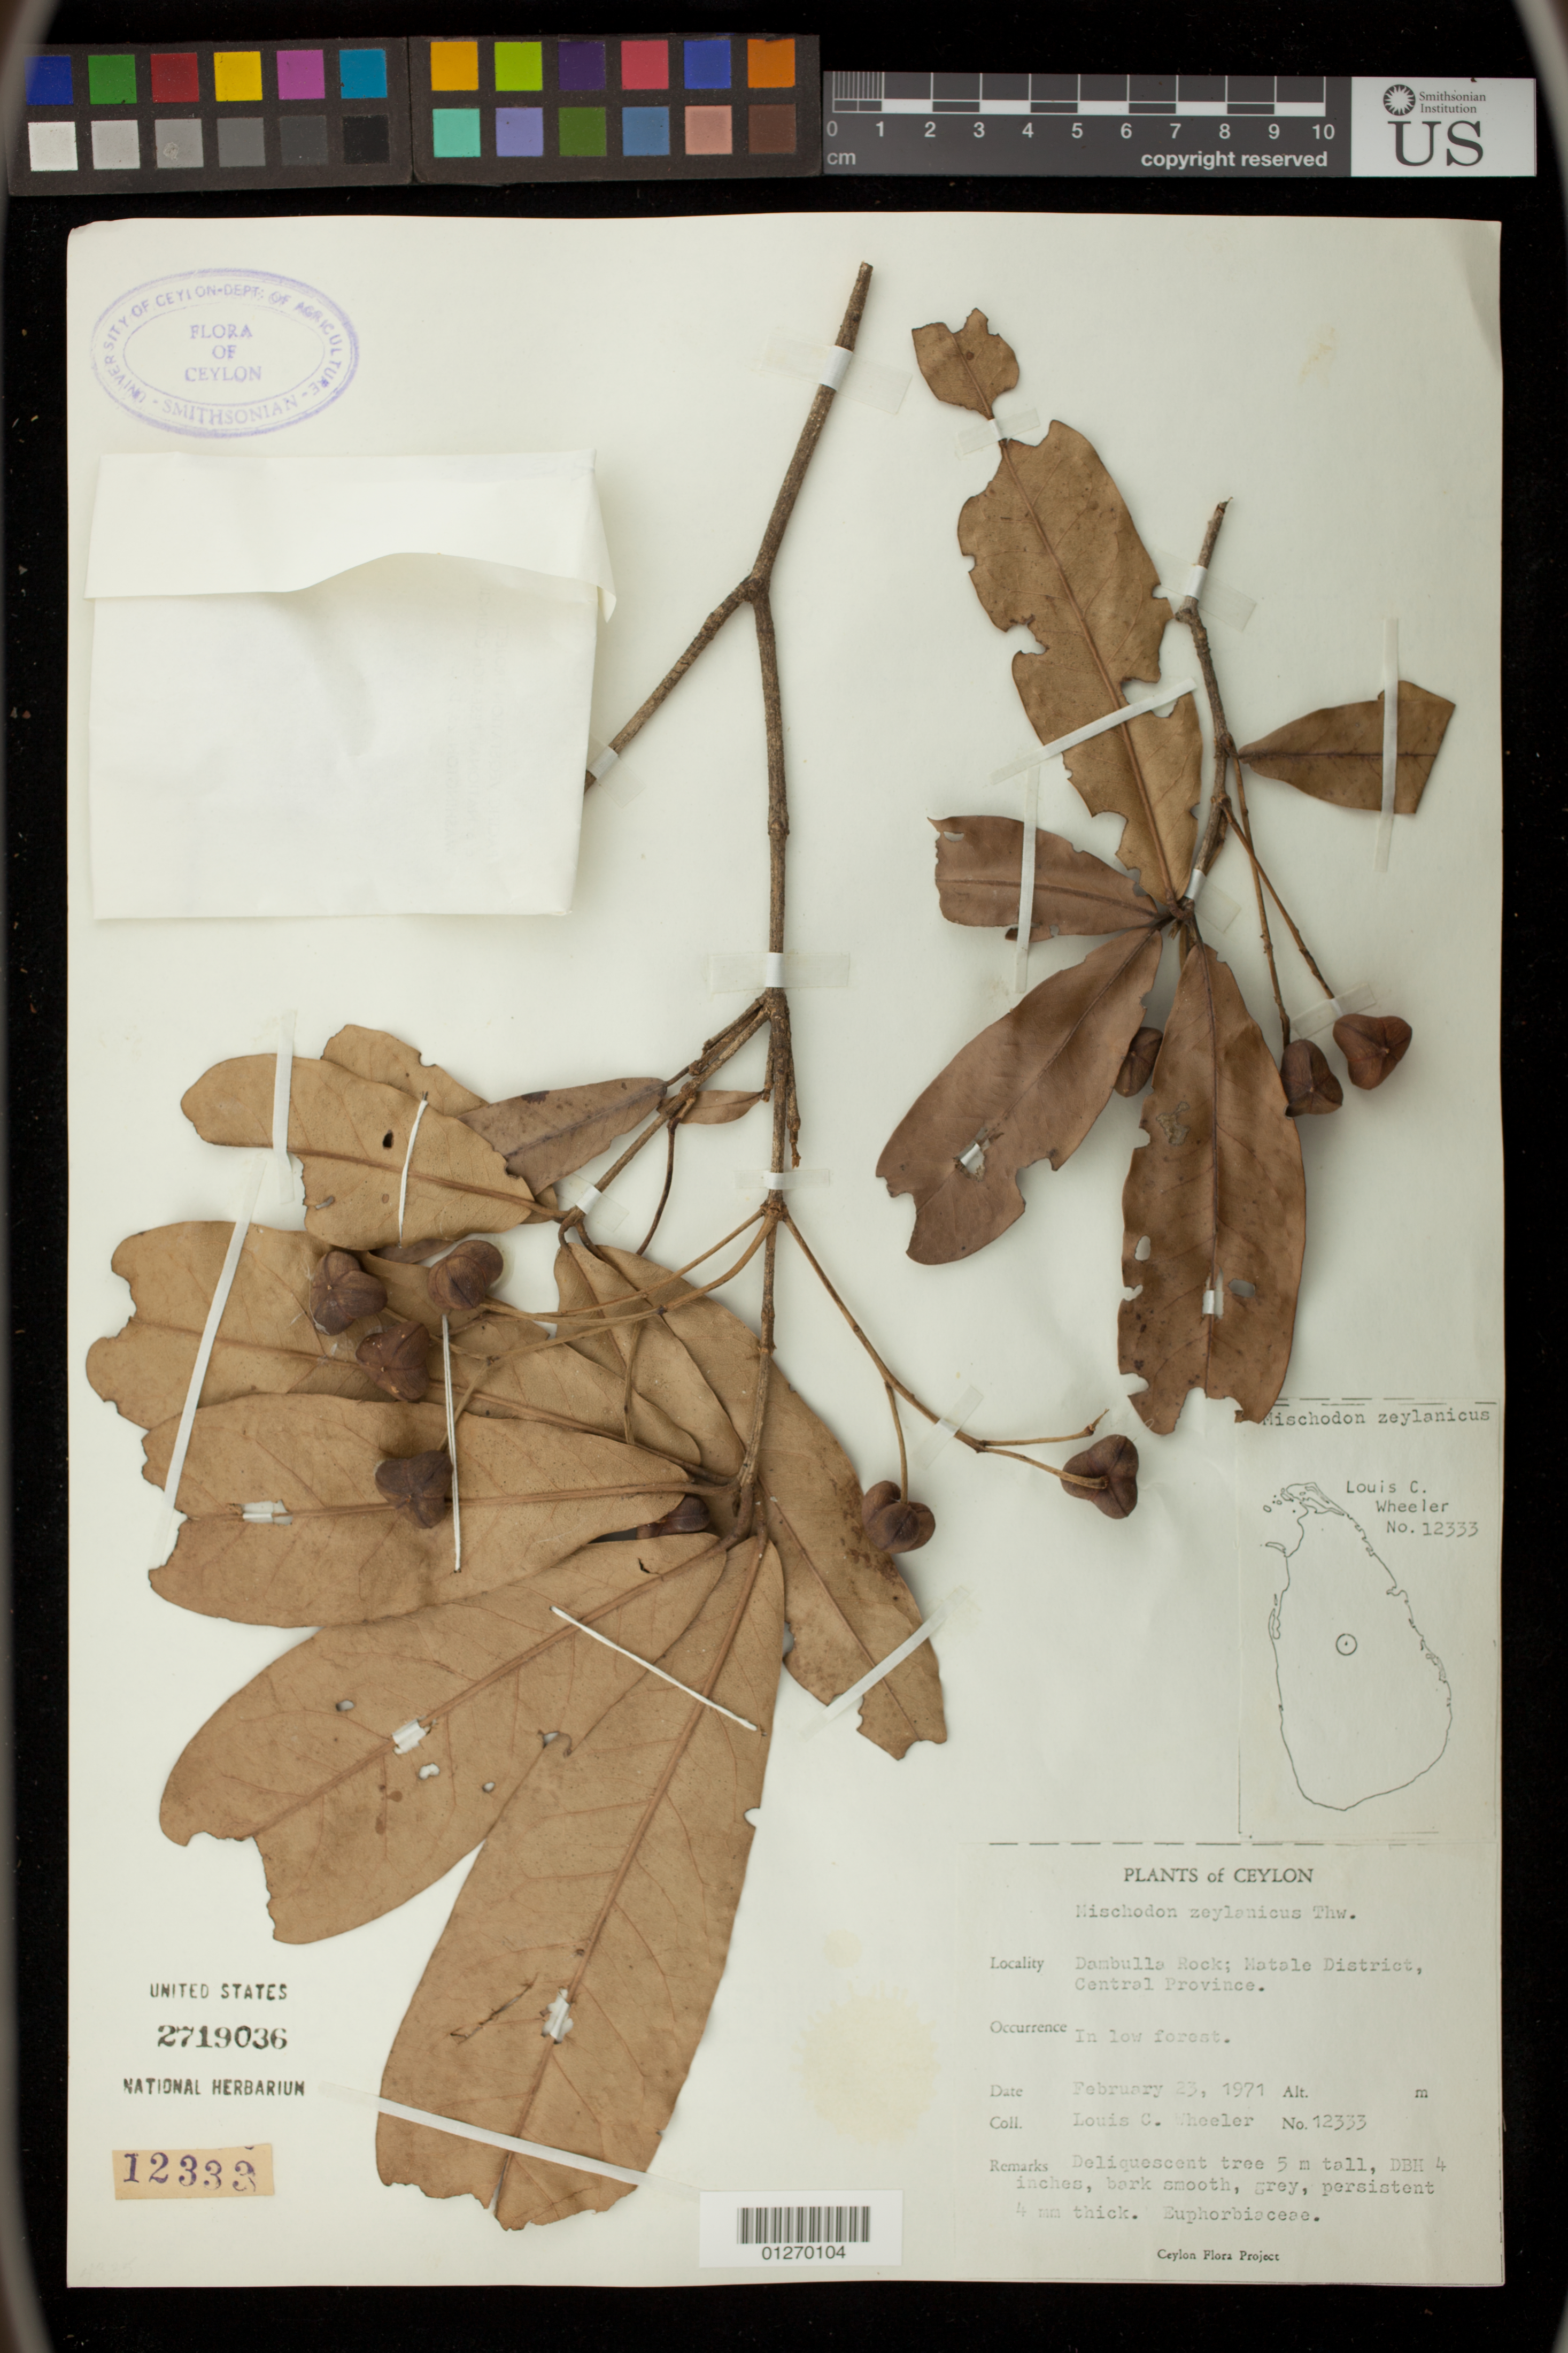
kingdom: Plantae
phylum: Tracheophyta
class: Magnoliopsida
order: Malpighiales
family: Picrodendraceae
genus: Mischodon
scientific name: Mischodon zeylanicus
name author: Thwaites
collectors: L. C. Wheeler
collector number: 12333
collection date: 1971-02-23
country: Sri Lanka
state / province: Central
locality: Dambulla Rock; Matale District.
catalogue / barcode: US 2719036